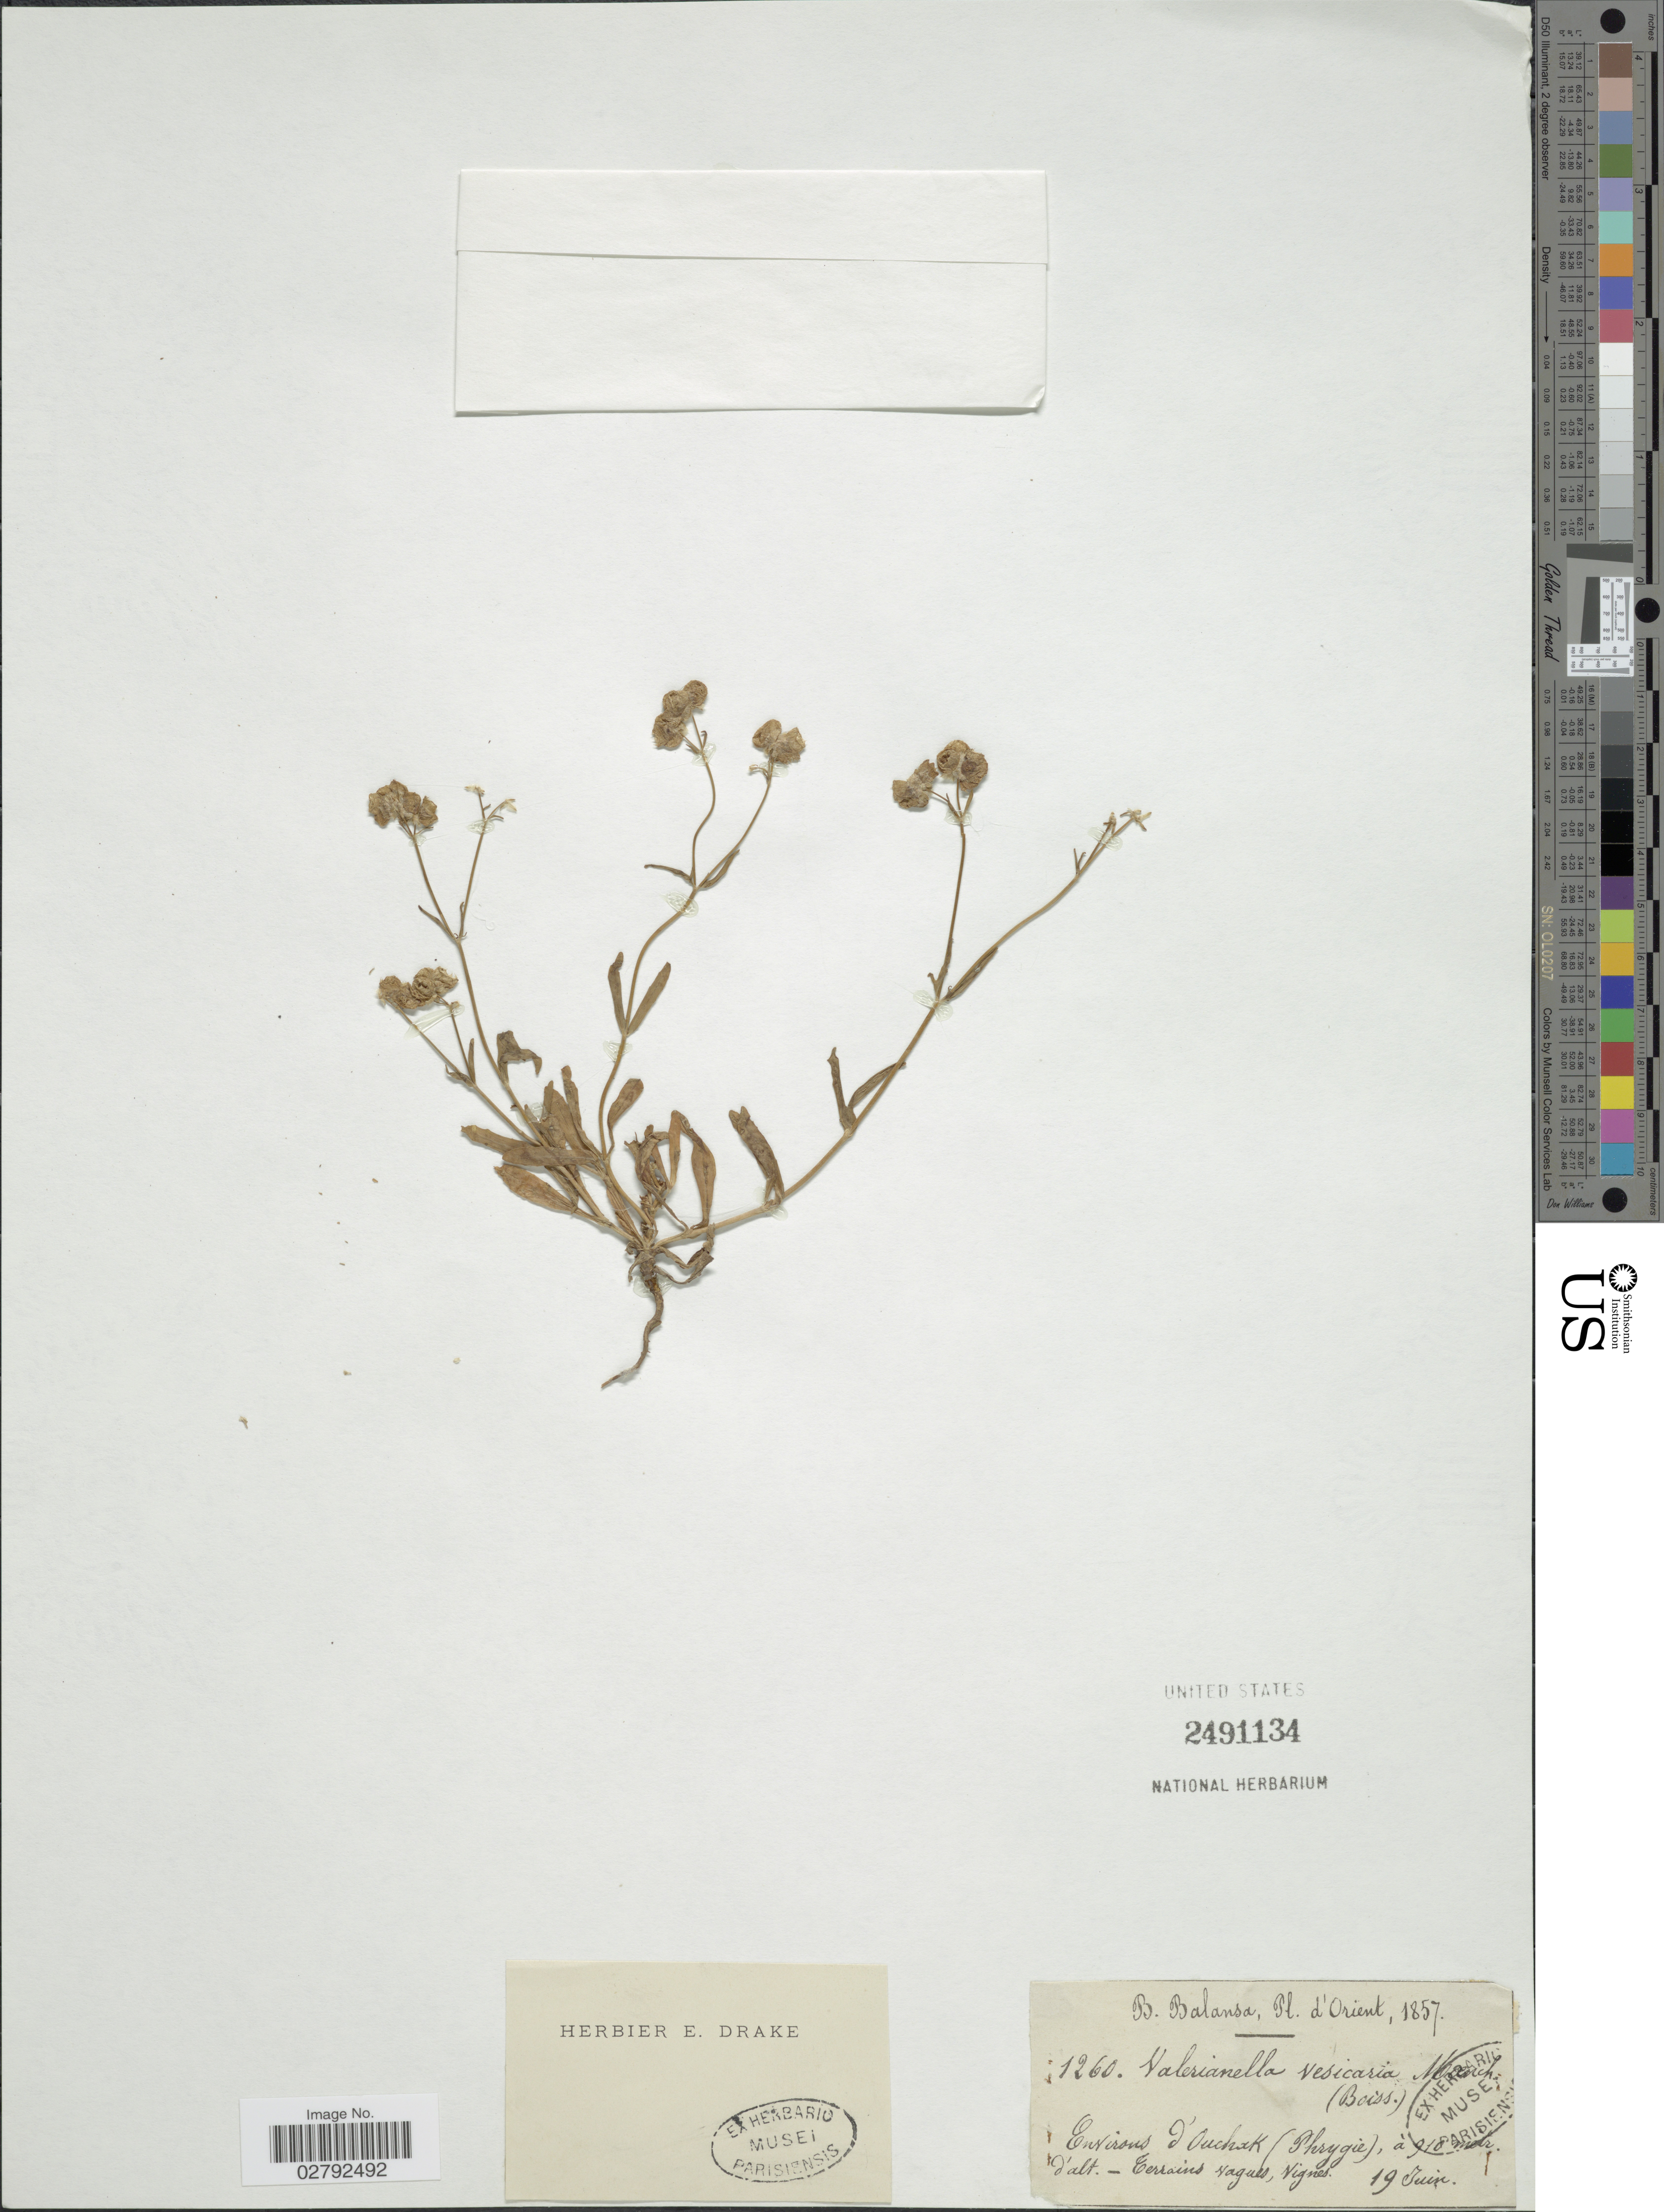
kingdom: Plantae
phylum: Tracheophyta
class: Magnoliopsida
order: Dipsacales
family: Caprifoliaceae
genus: Valerianella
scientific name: Valerianella vesicaria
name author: (L.) Moench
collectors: B. Balansa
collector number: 1260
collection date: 1857-06-19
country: Turkey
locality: Environs d' Onchak [interpreted] (Phrygie). Terrains vagues, Vignes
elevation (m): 910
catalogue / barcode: US 2491134